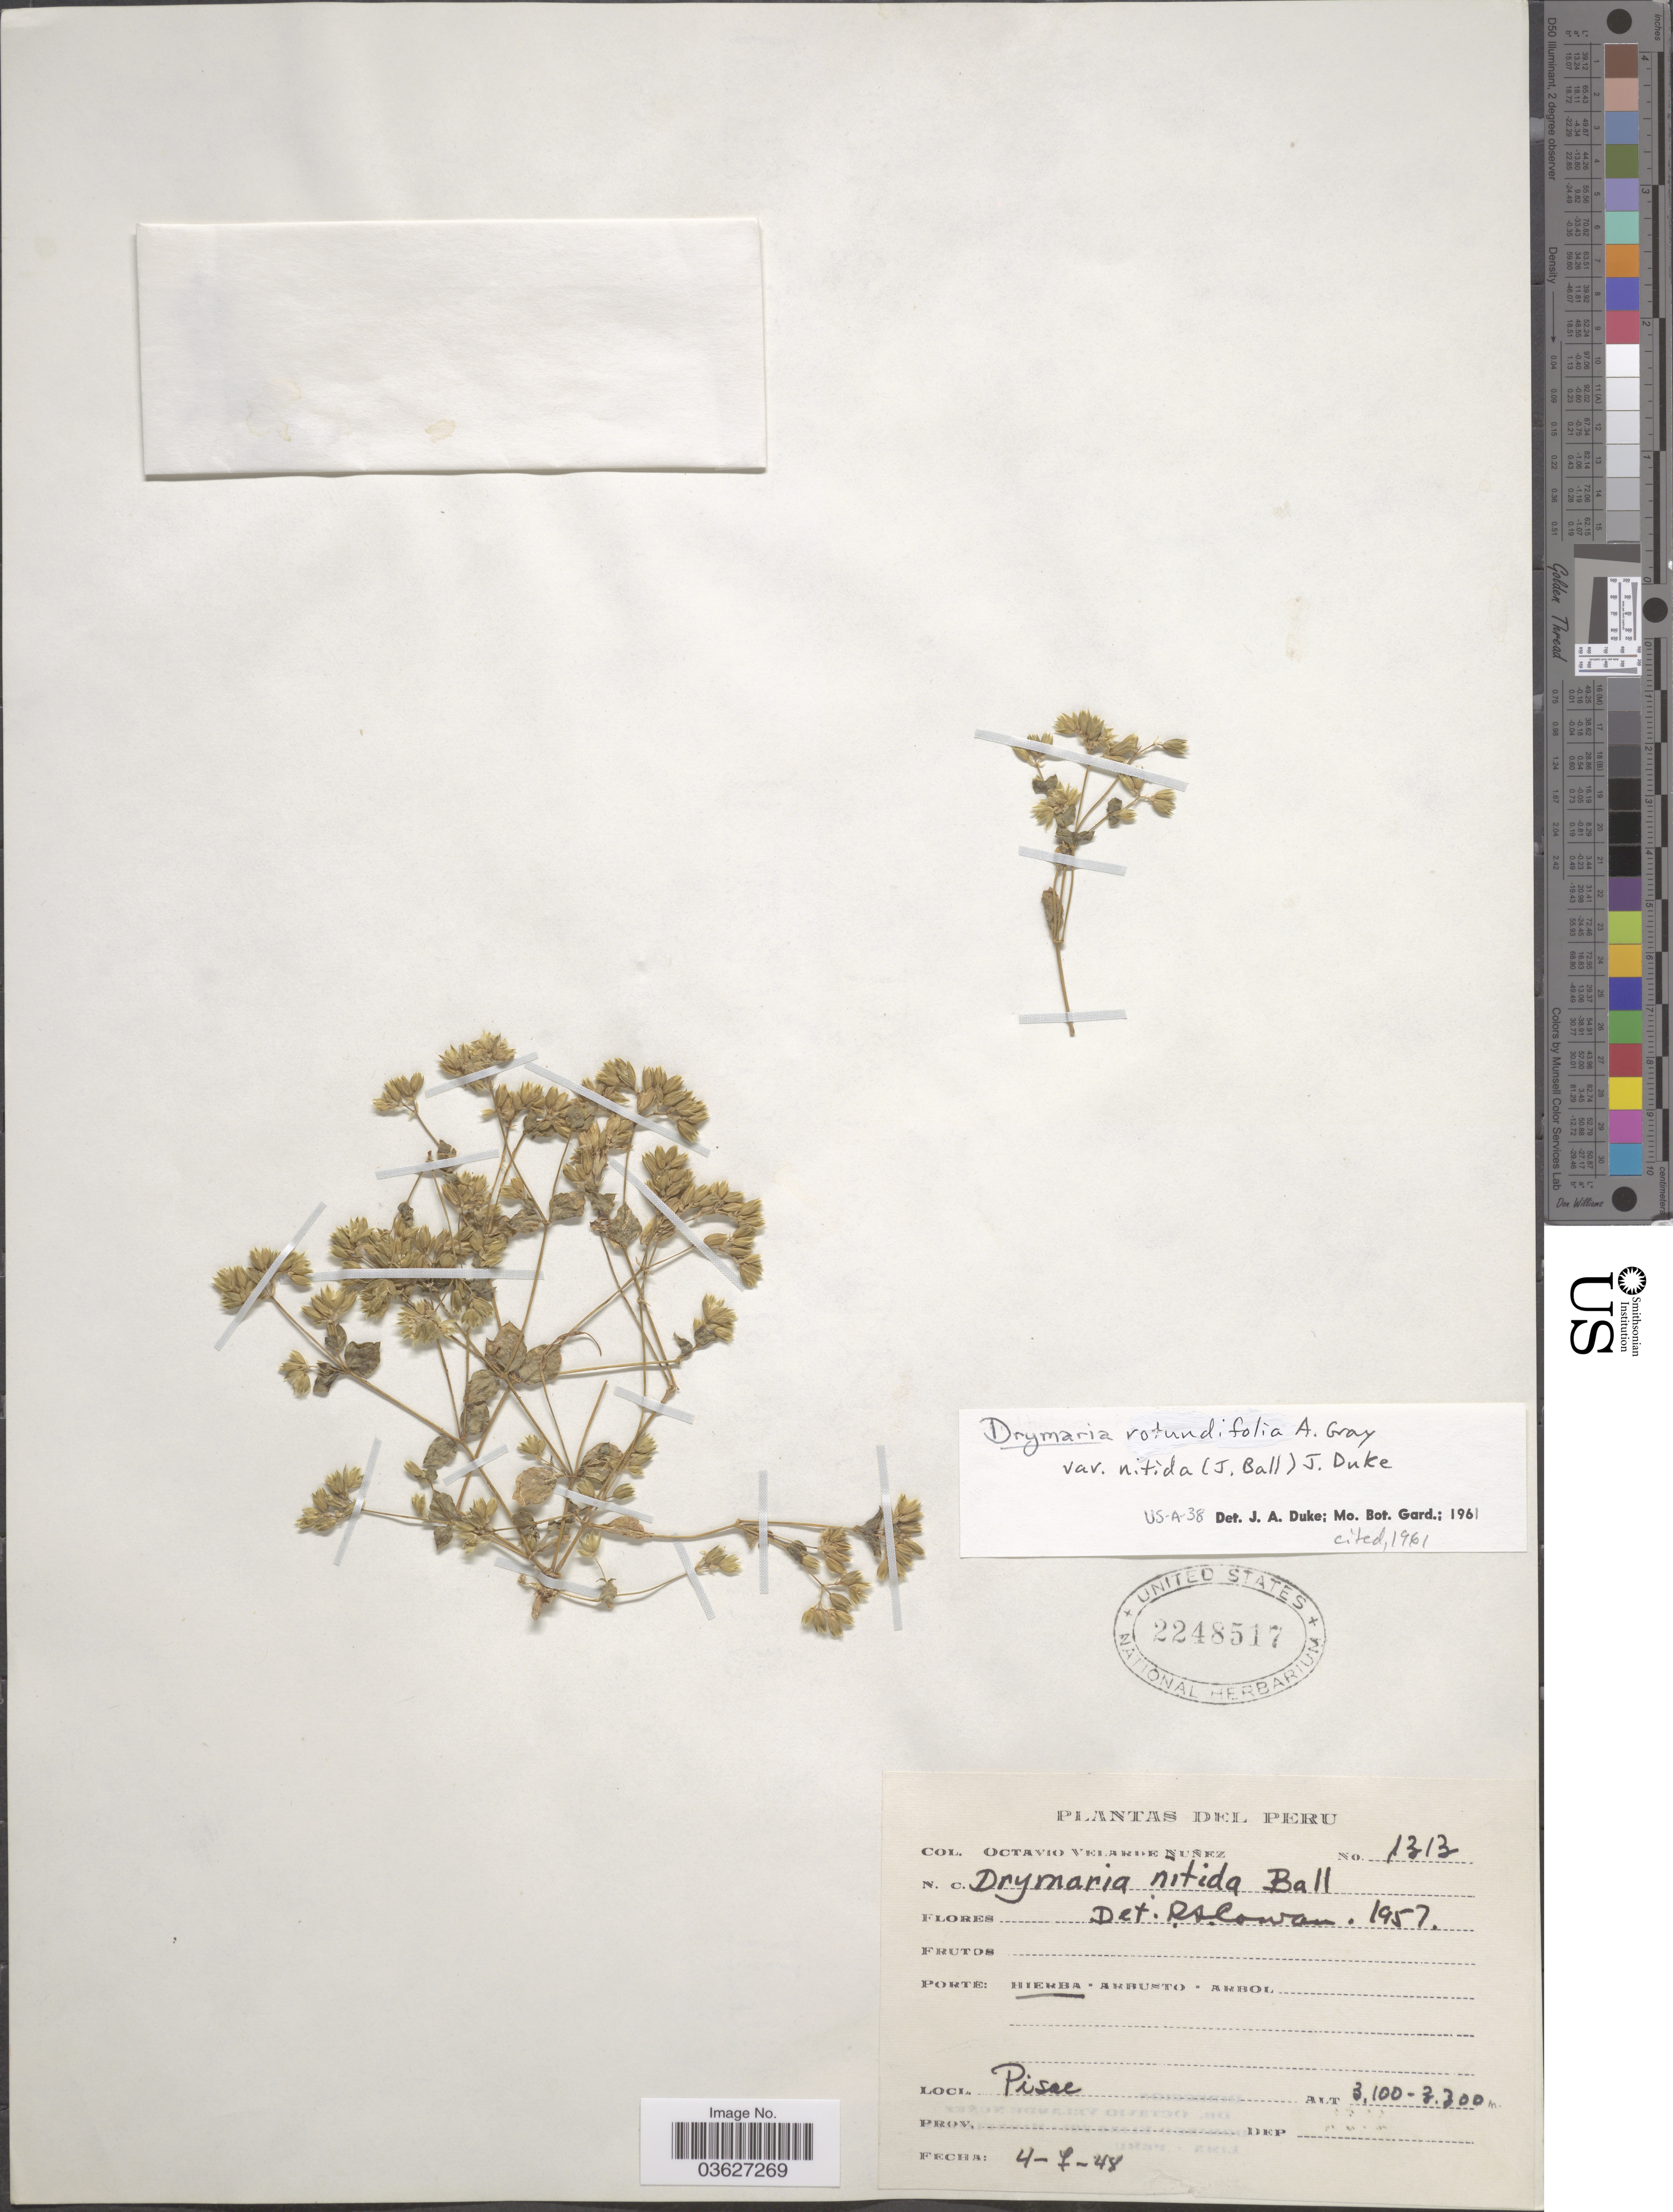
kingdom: Plantae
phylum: Tracheophyta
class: Magnoliopsida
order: Caryophyllales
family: Caryophyllaceae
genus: Drymaria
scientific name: Drymaria rotundifolia var. nitida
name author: (Ball) J.A. Duke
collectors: O. Velarde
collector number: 1313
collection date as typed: Transcribed d/m/y: 4/7/48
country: Peru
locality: Pisac.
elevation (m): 3100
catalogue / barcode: US 2248517